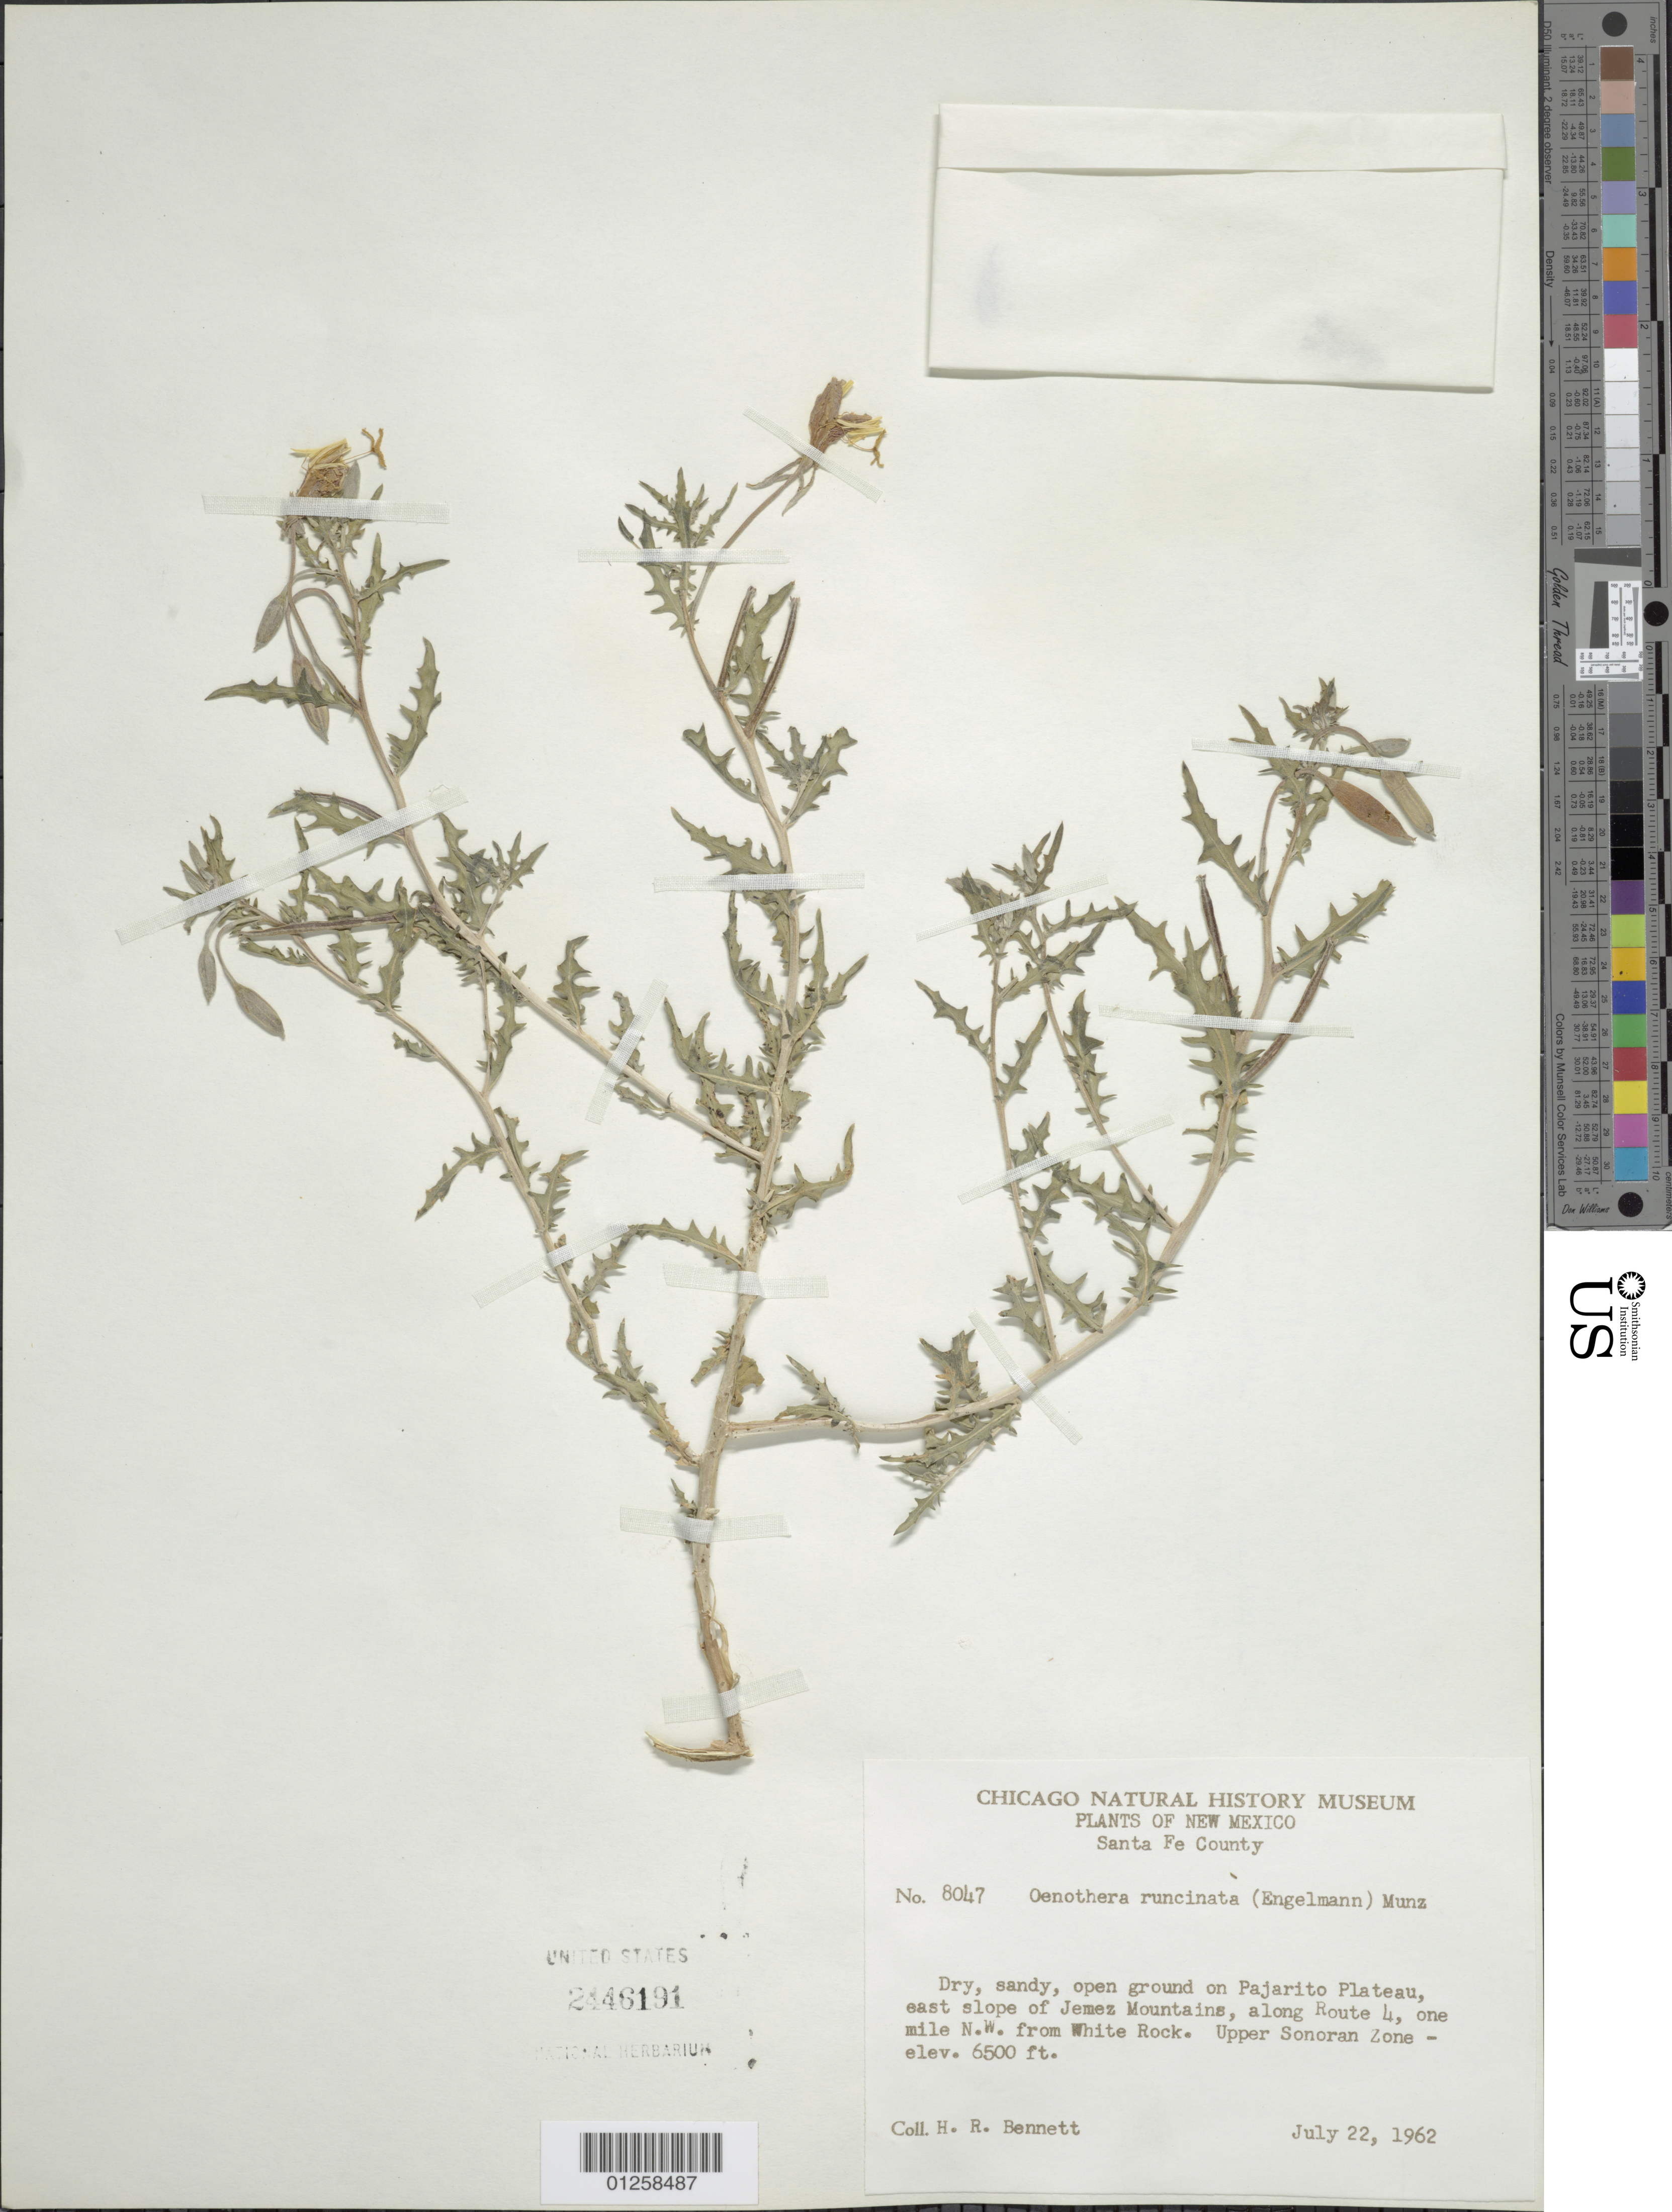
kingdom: Plantae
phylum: Tracheophyta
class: Magnoliopsida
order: Myrtales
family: Onagraceae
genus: Oenothera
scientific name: Oenothera pallida subsp. runcinata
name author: (Engelm.) Munz & W.M. Klein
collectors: H. R. Bennett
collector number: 8047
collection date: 1962-07-22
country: United States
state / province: New Mexico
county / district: Santa Fe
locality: On Pajarito Plateau, E slope of Jemez Mts. along route 4, one mile N. W. from White rock. Upper Sonoran Zone.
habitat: Dry, sandy, open ground.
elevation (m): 1981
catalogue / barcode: US 2446191